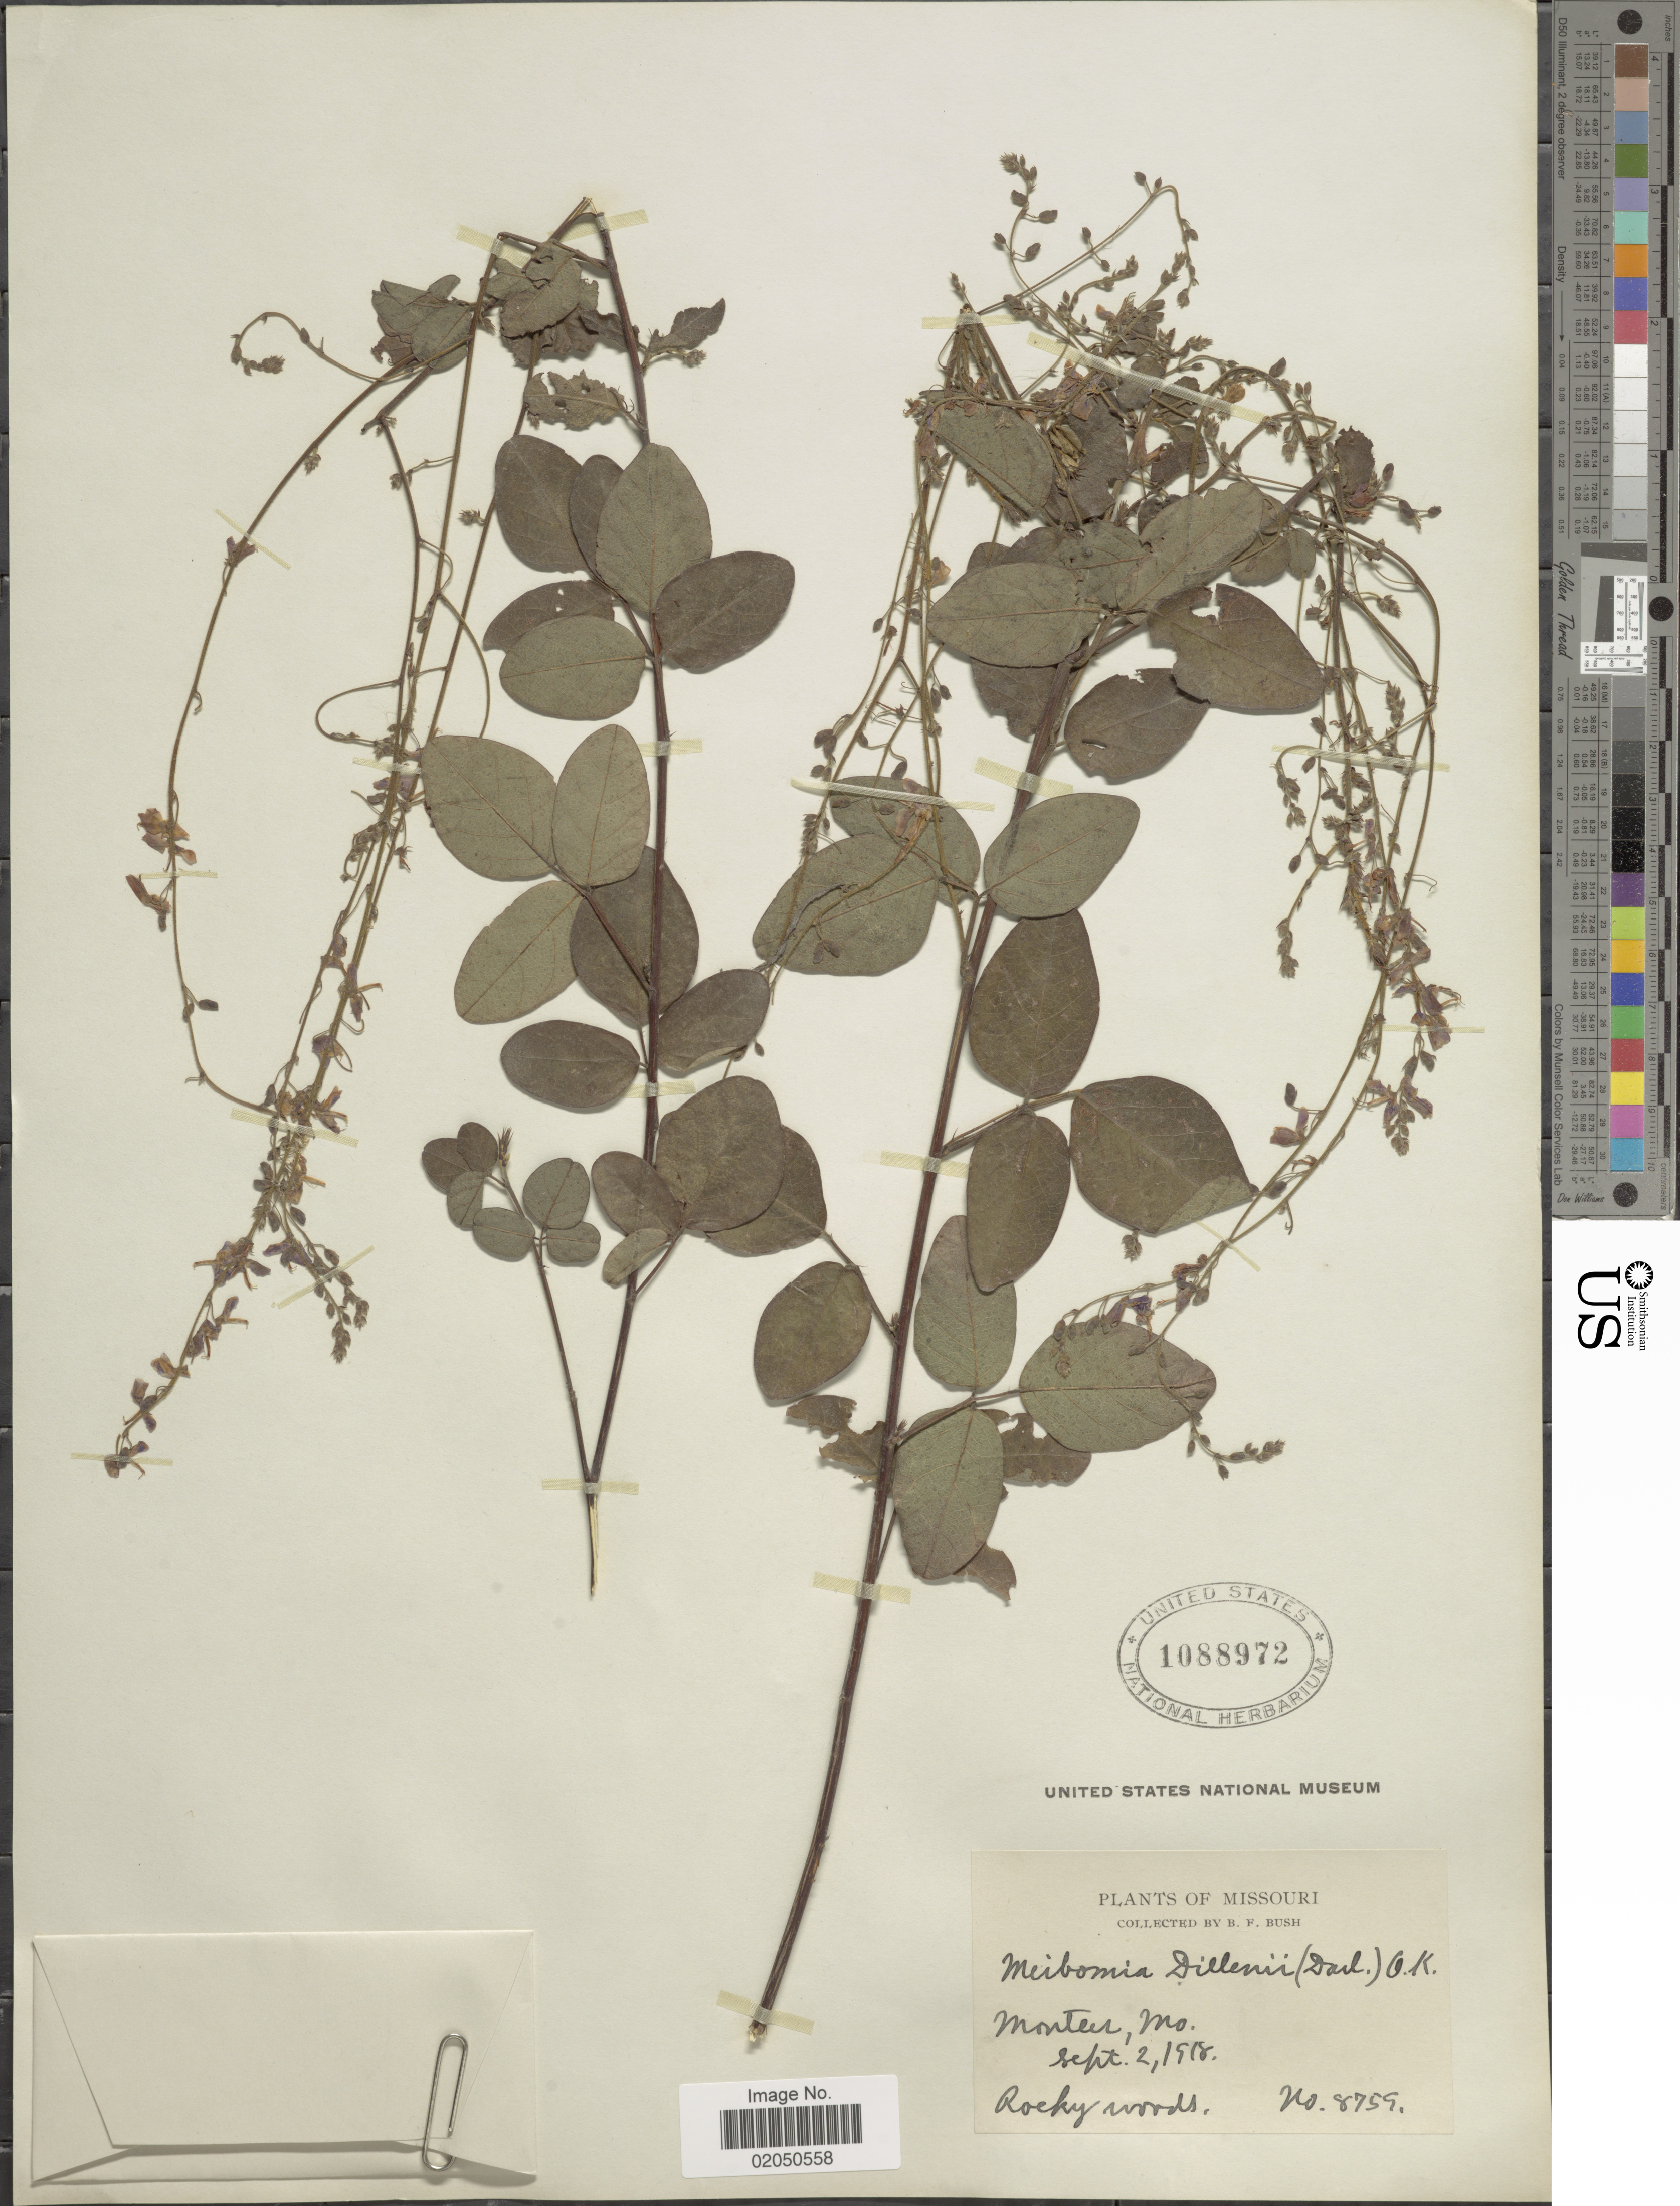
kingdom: Plantae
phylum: Tracheophyta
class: Magnoliopsida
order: Fabales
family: Fabaceae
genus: Desmodium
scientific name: Desmodium glabellum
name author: (Michx.) DC.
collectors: B. F. Bush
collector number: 8759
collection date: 1918-09-02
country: United States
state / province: Missouri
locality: Monteer, Mo.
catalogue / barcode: US 1088972